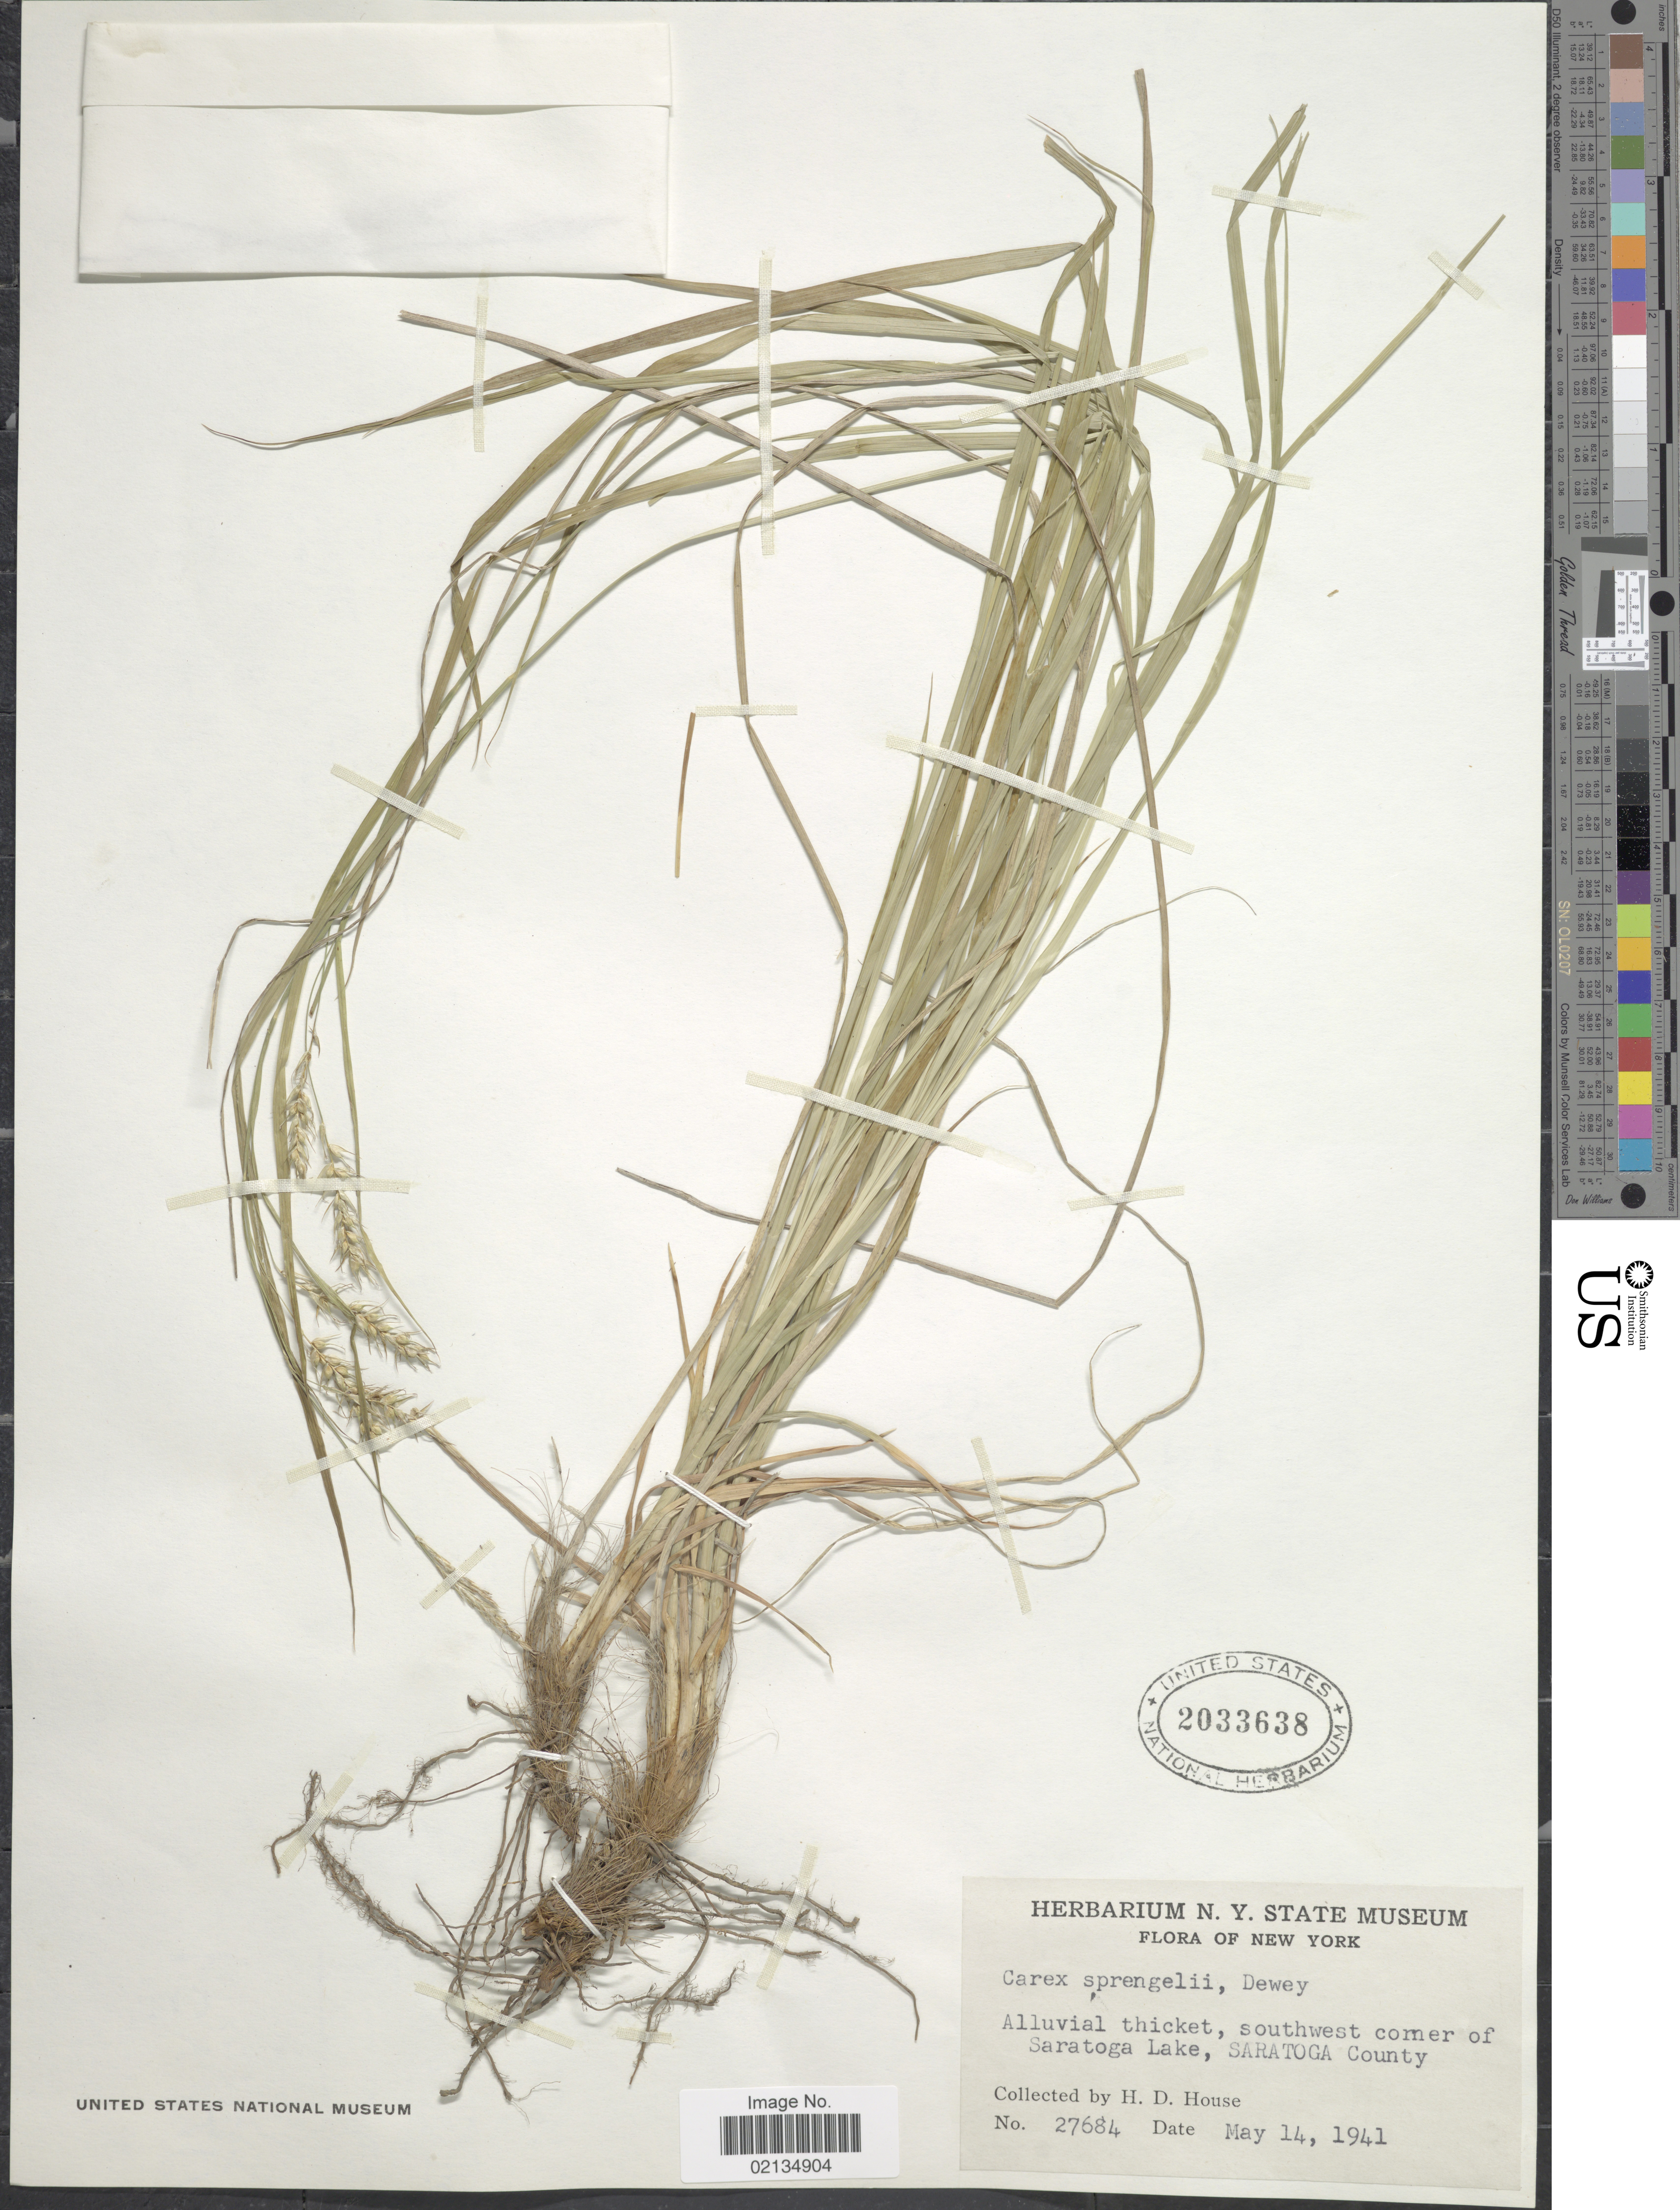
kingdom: Plantae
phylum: Tracheophyta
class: Liliopsida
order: Poales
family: Cyperaceae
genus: Carex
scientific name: Carex sprengelii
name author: Dewey ex Spreng.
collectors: H. D. House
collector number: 27684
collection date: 1941-05-14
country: United States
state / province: New York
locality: Alluvial thicket, Southwest corner of Saratoga Lake, Saratoga County.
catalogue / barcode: US 2033638